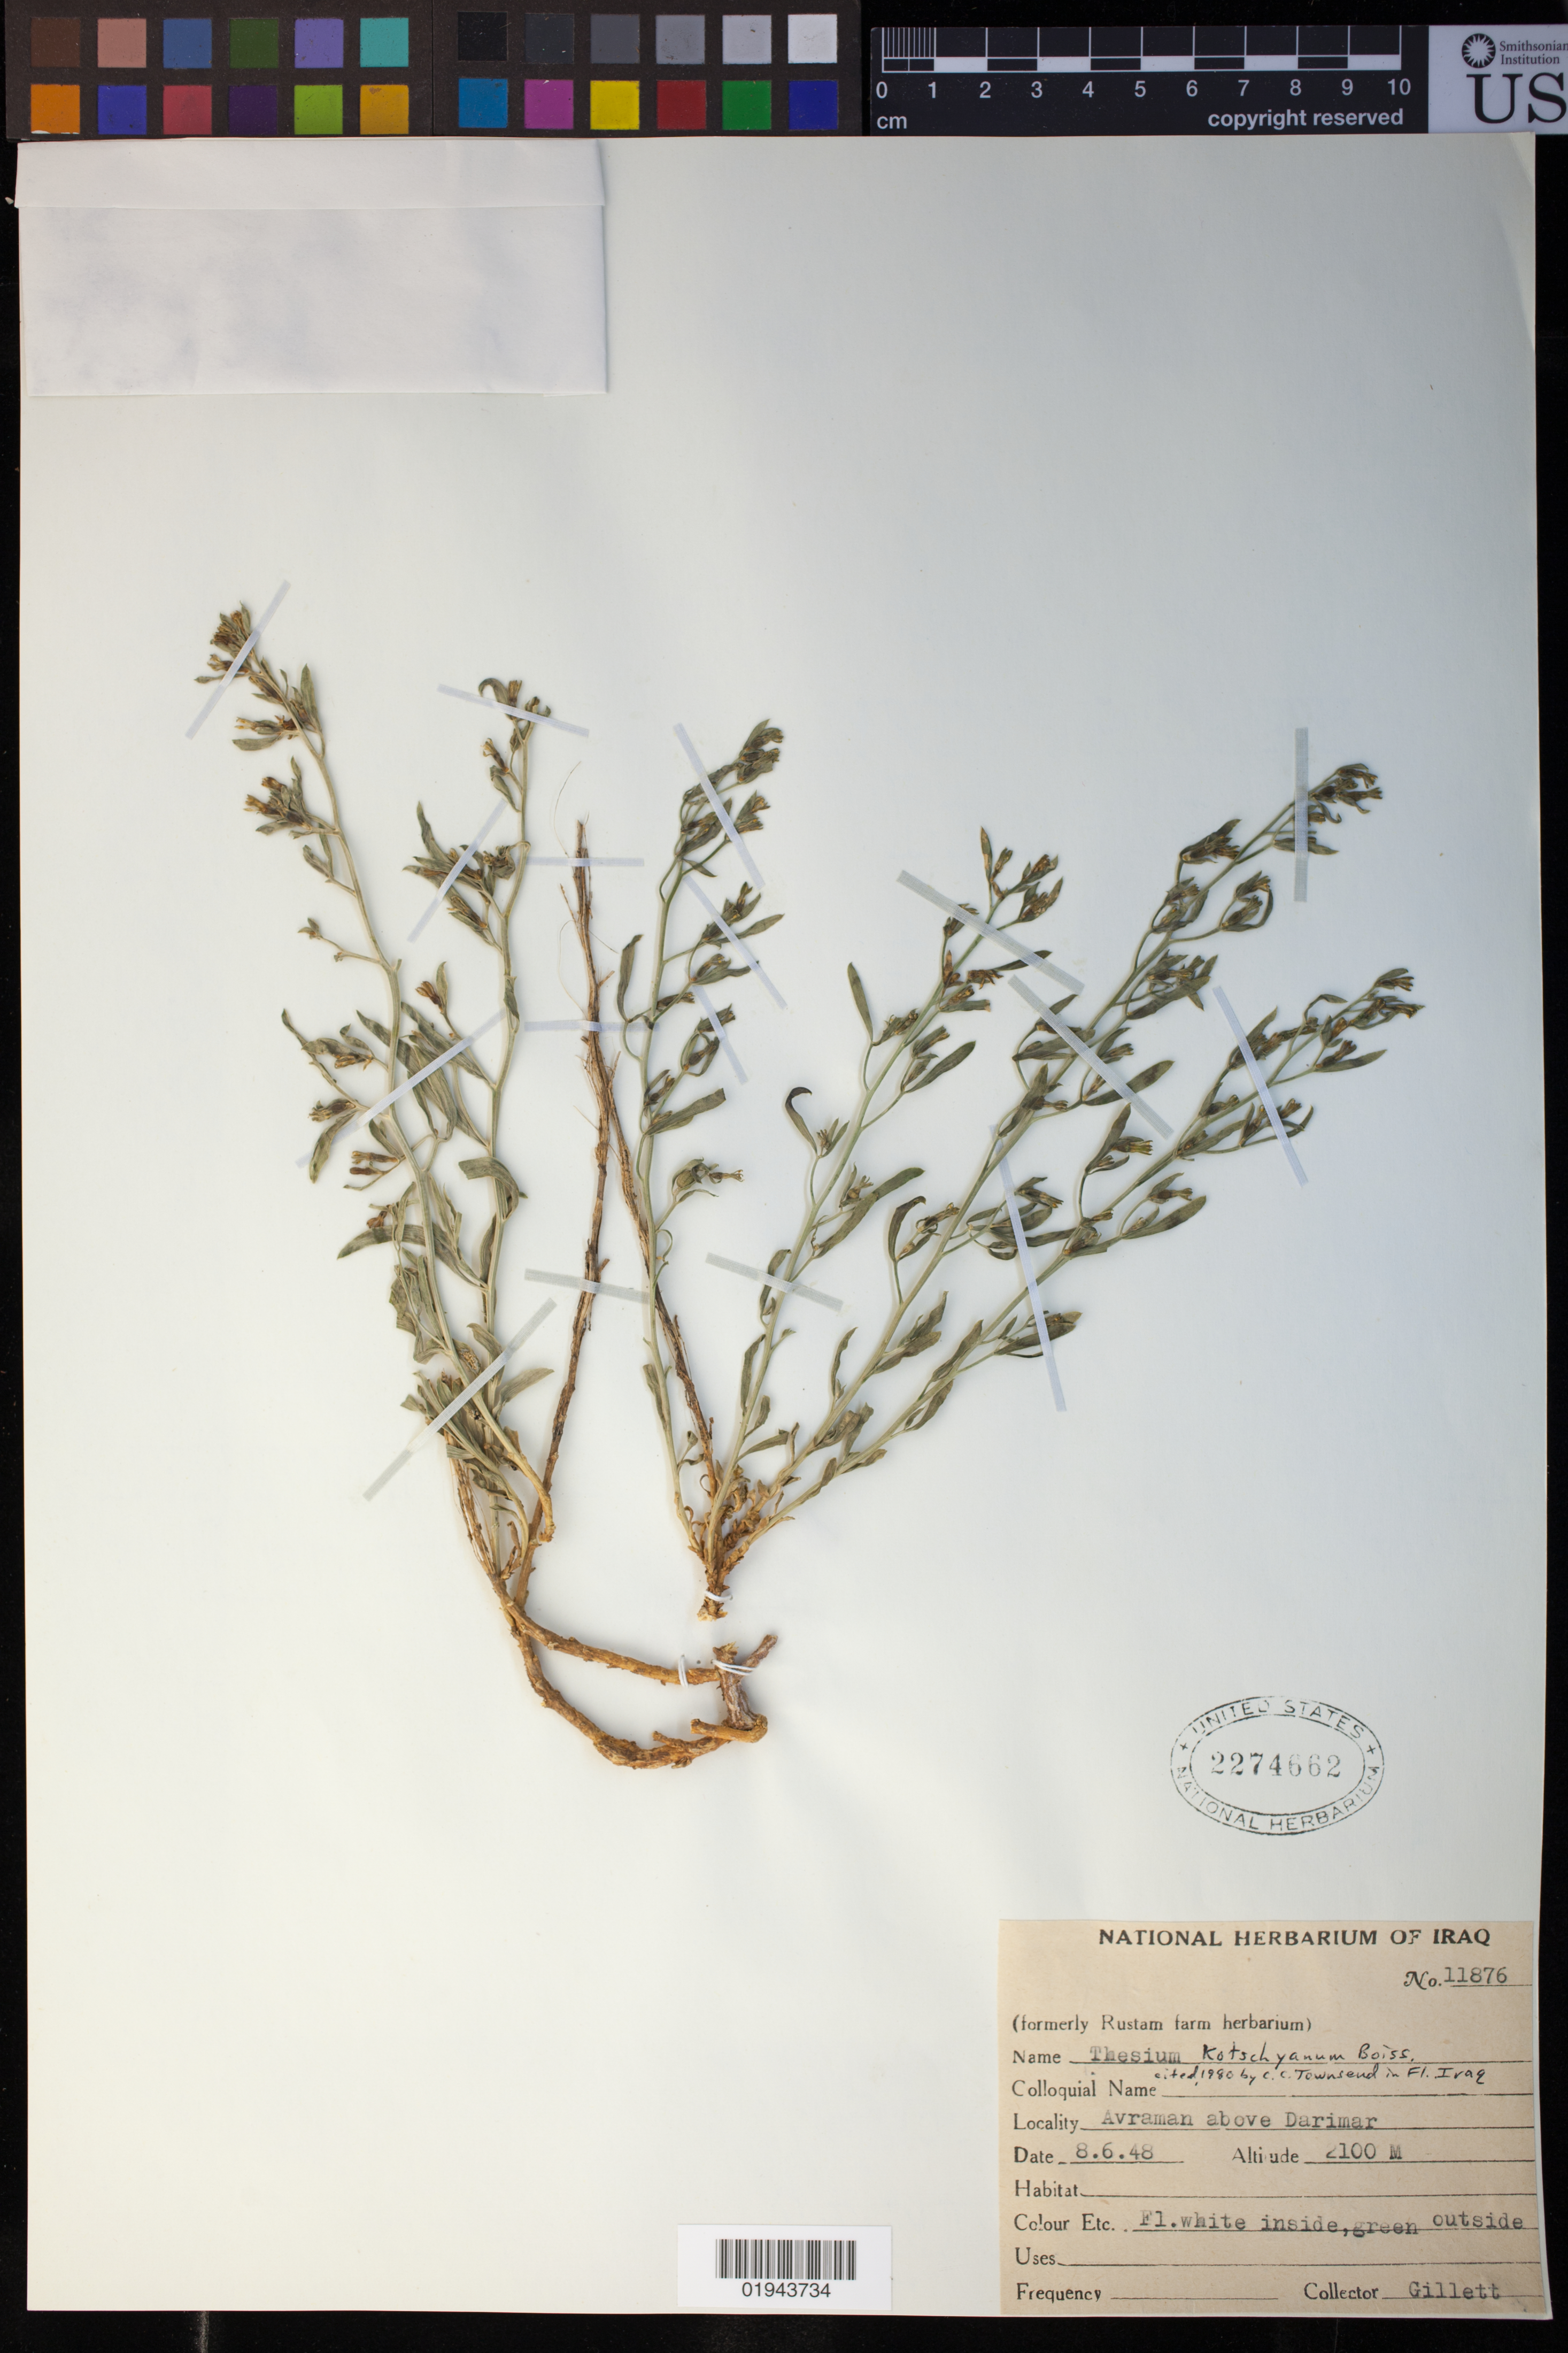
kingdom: Plantae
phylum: Tracheophyta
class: Magnoliopsida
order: Santalales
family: Thesiaceae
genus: Thesium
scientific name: Thesium kotschyanum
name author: Boiss.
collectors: Gillett, --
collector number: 11876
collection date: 1948-06-08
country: Israel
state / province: Sulaymaniyah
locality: Avraman above Darimar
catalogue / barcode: US 2274662